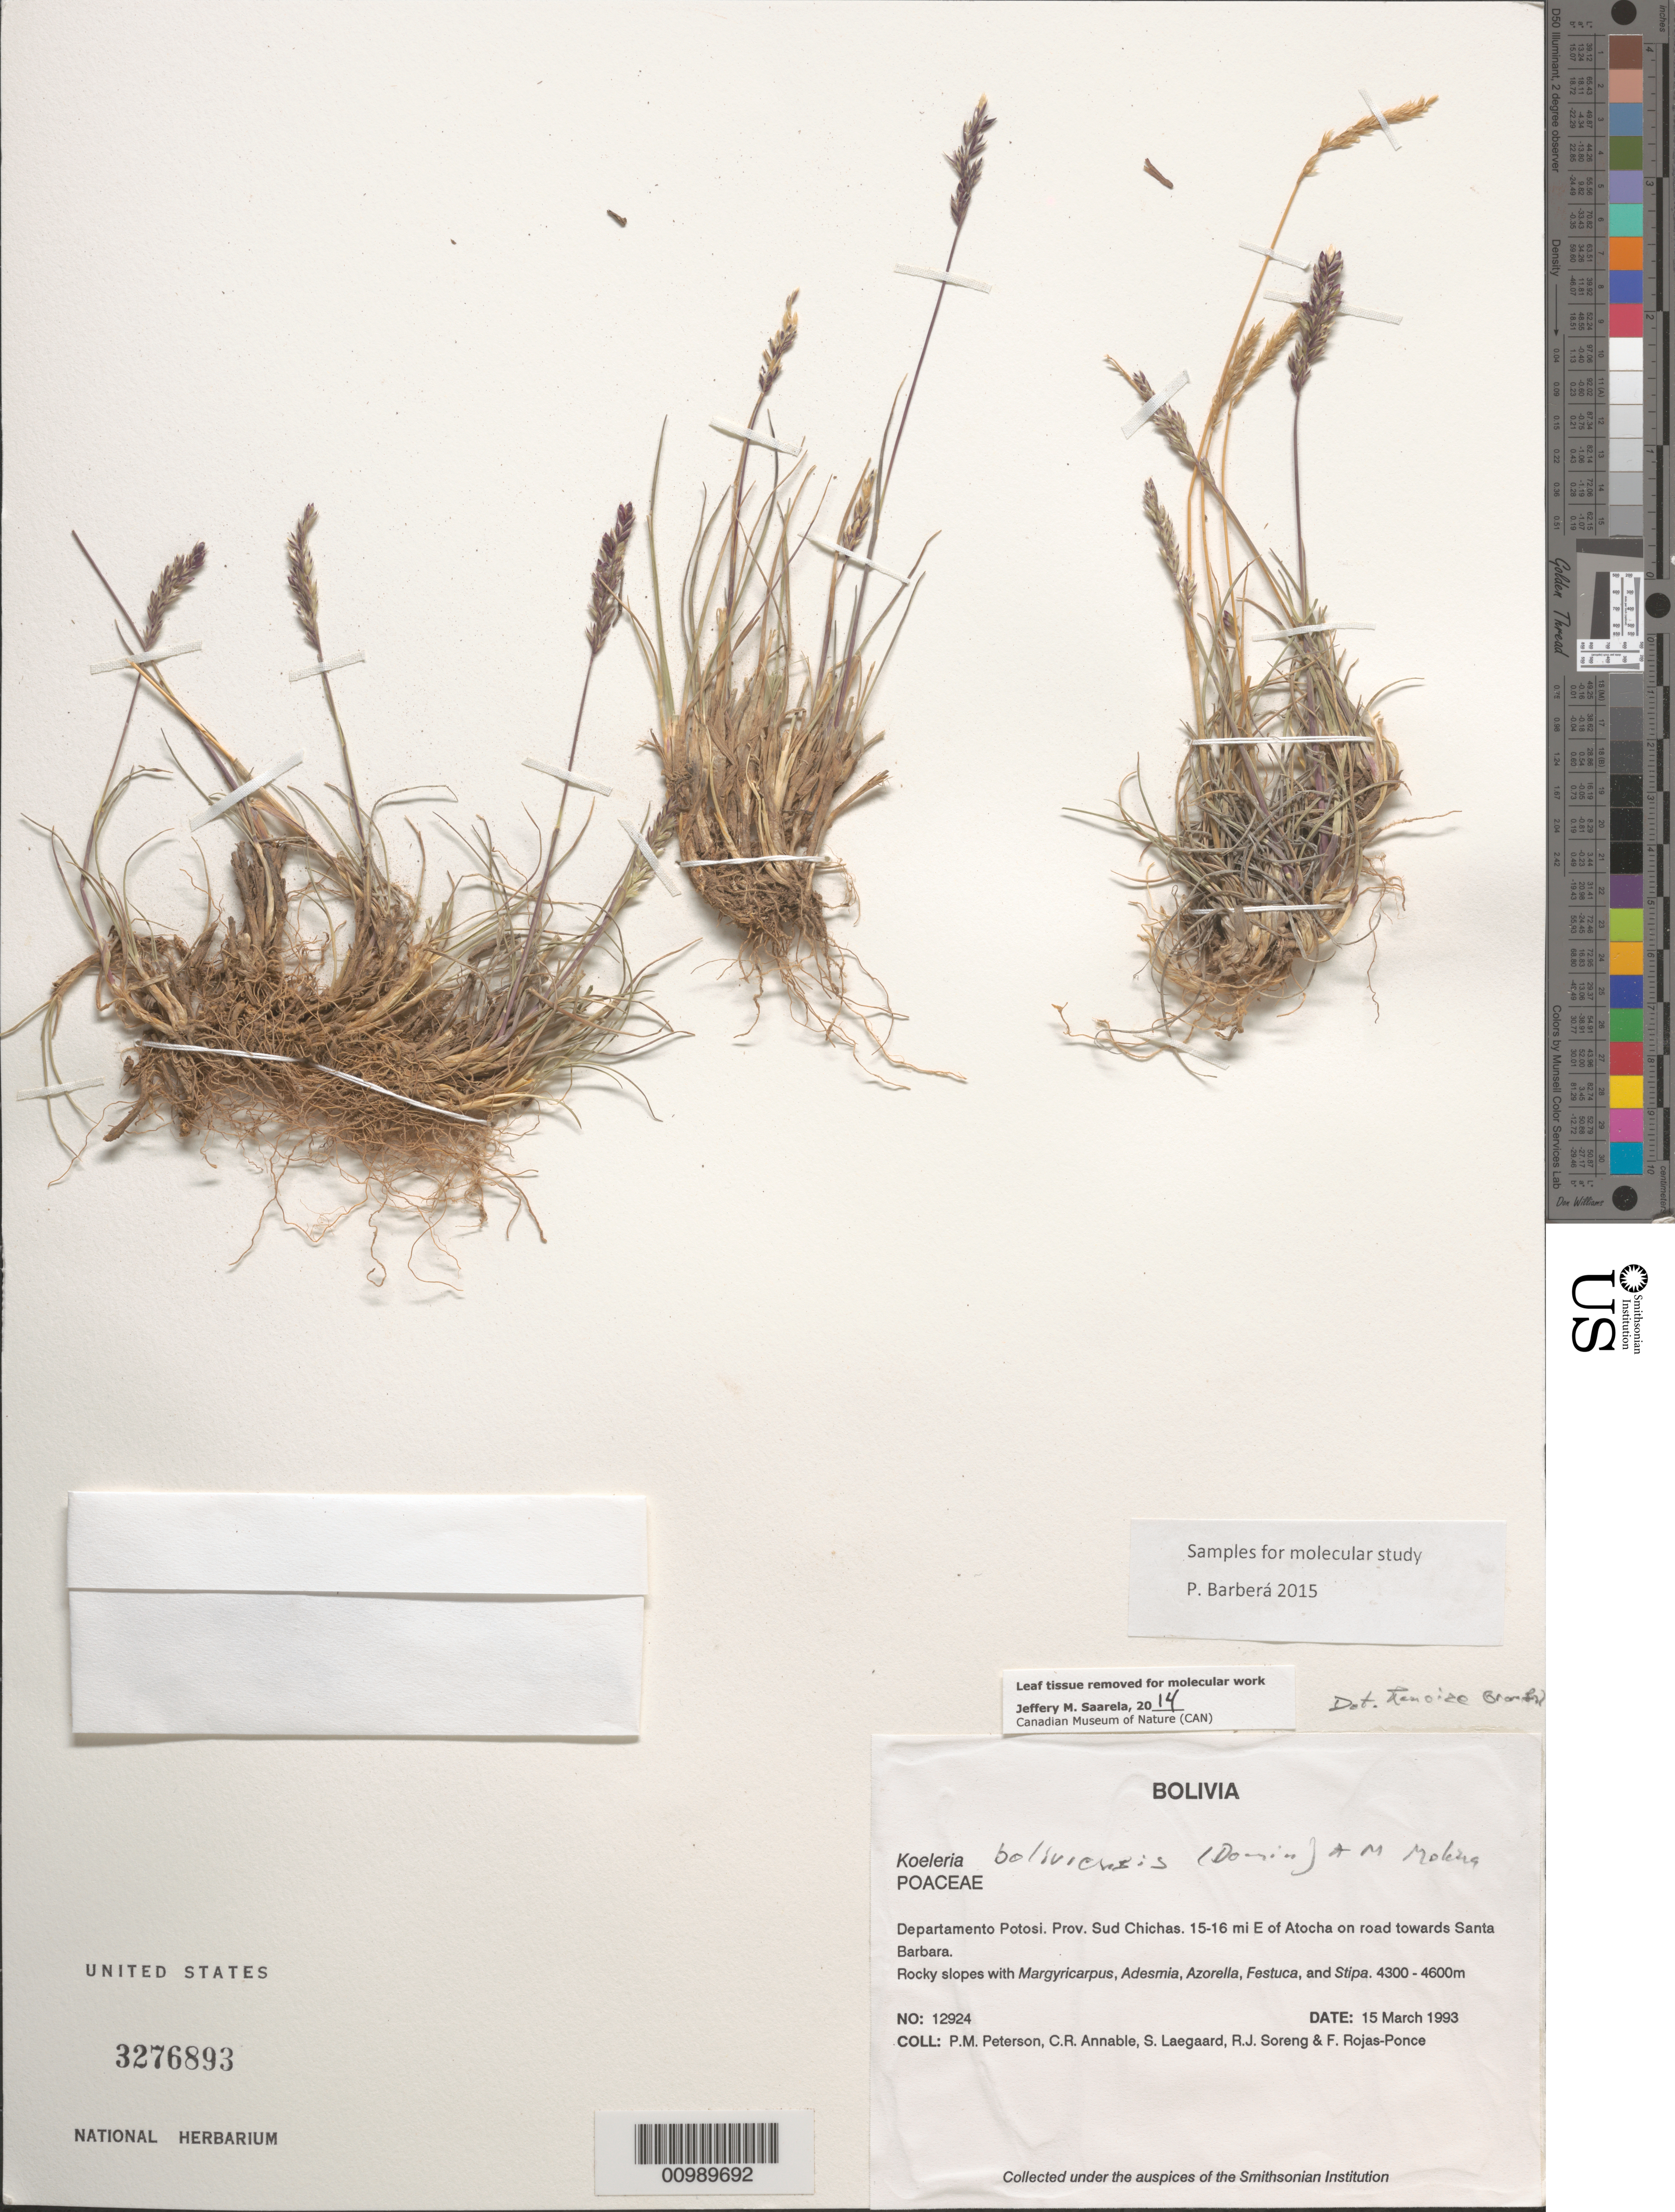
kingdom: Plantae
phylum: Tracheophyta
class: Liliopsida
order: Poales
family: Poaceae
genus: Koeleria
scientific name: Koeleria boliviensis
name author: (Domin) A.M. Molina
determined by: Quintanar, A.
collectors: P. M. Peterson, C. R. Annable, S. Lægaard, R. J. Soreng & F. Rojas-Ponce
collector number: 12924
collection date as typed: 15 Mar 1993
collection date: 1993-03-15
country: Bolivia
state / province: Potosi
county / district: Sud Chichas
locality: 15-16 mi E of Atocha on road towards Santa Barbara.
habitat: Rocky slopes with Margyricarpus, Adesmia, Azorella, Festuca, and Stipa.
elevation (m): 4300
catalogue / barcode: US 3276893